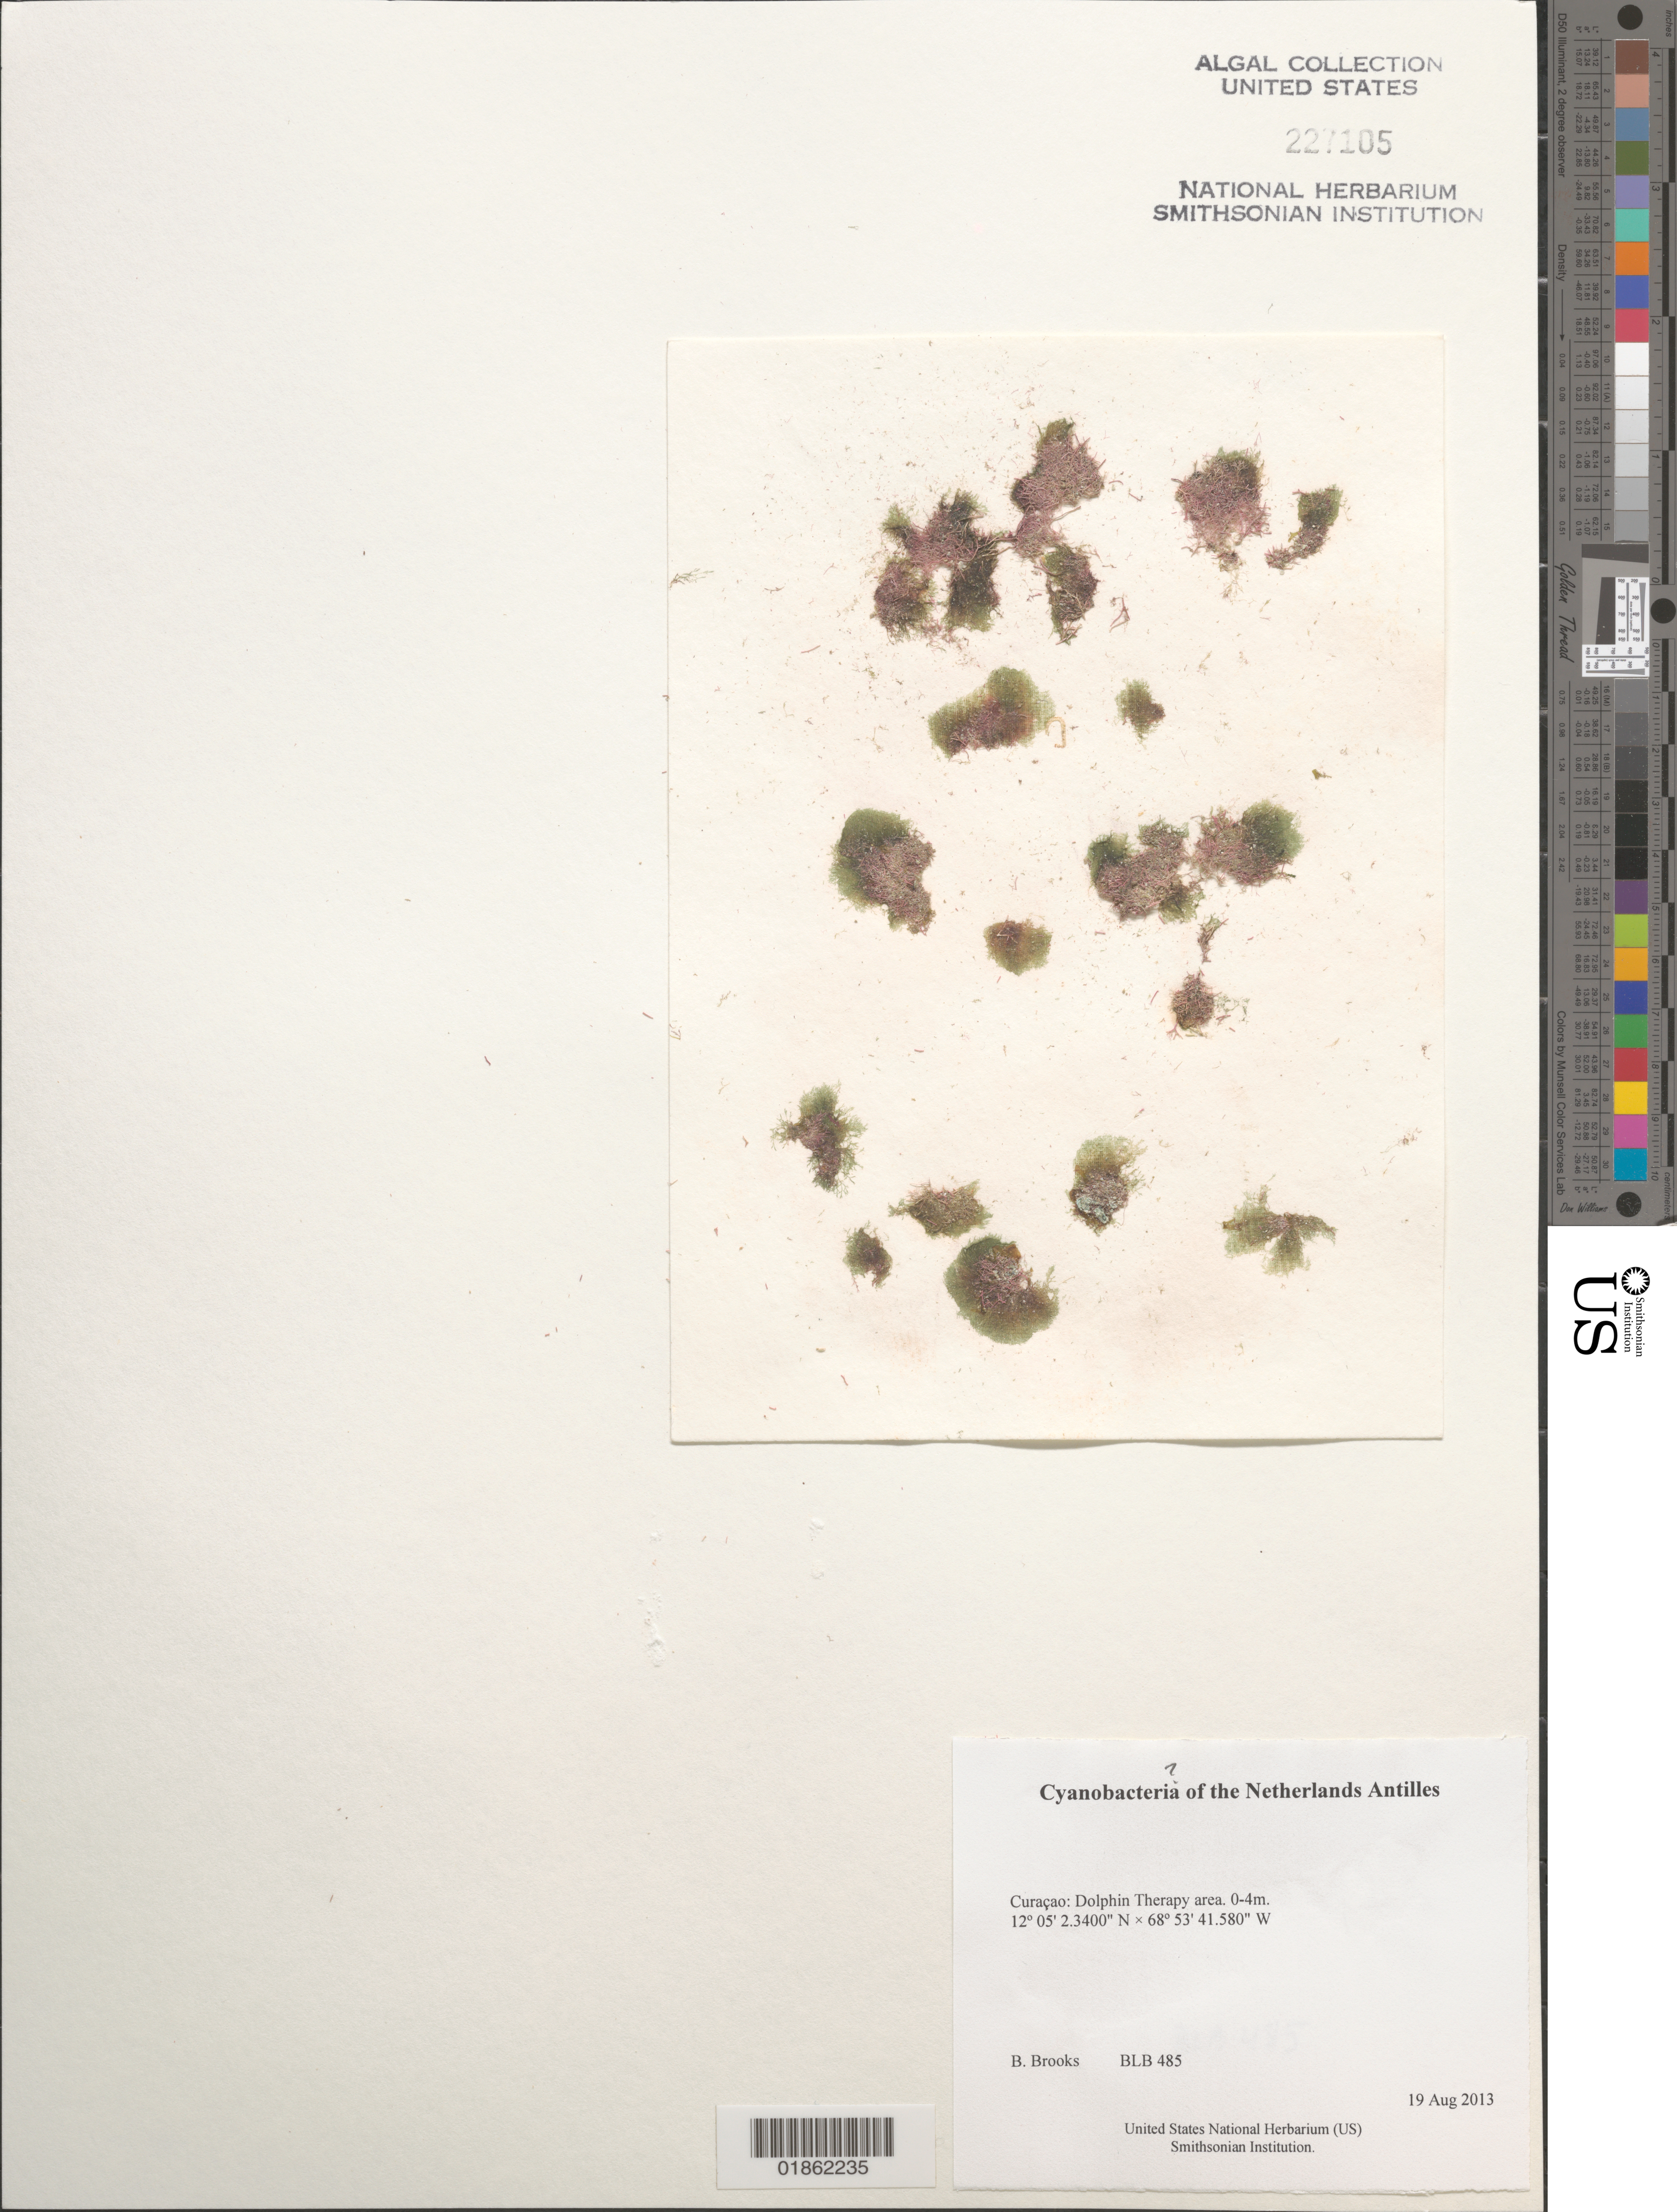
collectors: B. Brooks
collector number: BLB 485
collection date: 2013-08-19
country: Curaçao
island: Curaçao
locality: Dolphin Therapy area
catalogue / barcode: US 227105